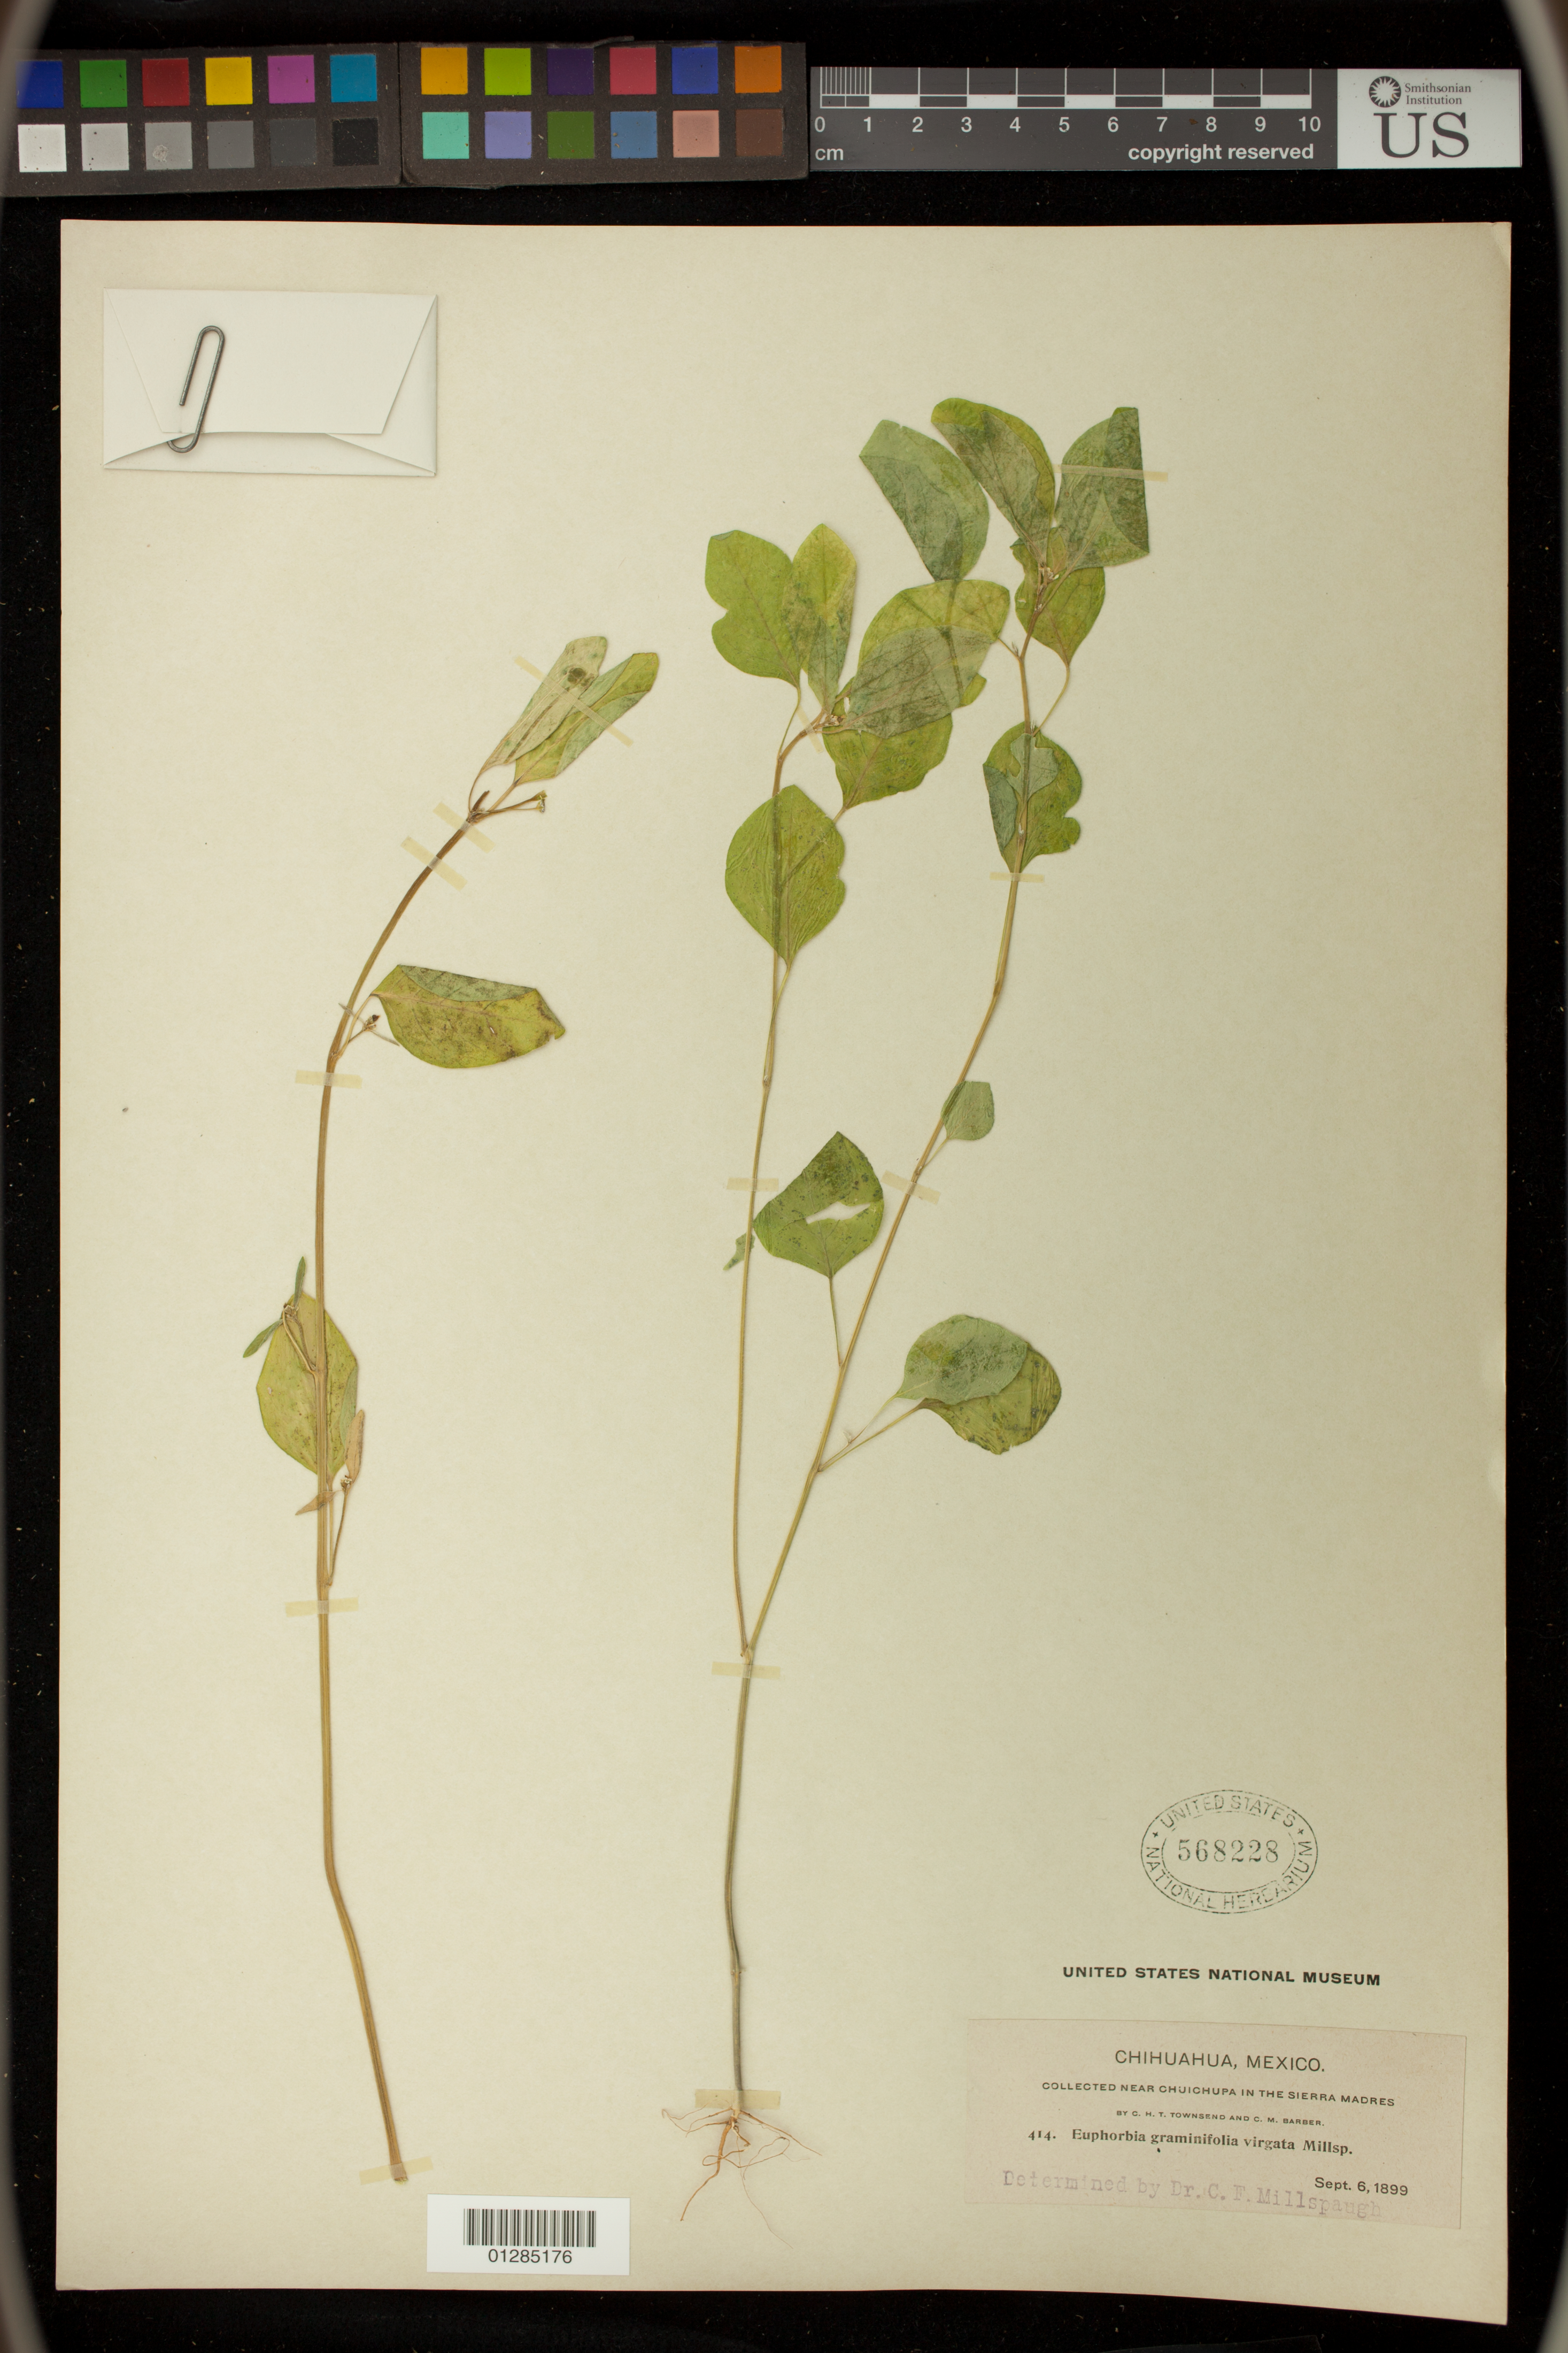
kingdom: Plantae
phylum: Tracheophyta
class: Magnoliopsida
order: Malpighiales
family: Euphorbiaceae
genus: Euphorbia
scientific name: Euphorbia graminea var. graminea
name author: Jacq.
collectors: C. H. T. Townsend & C. Barber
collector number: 414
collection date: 1899-09-06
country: Mexico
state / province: Chihuahua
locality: near Chuichupa in the Sierra Madres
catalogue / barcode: US 568228